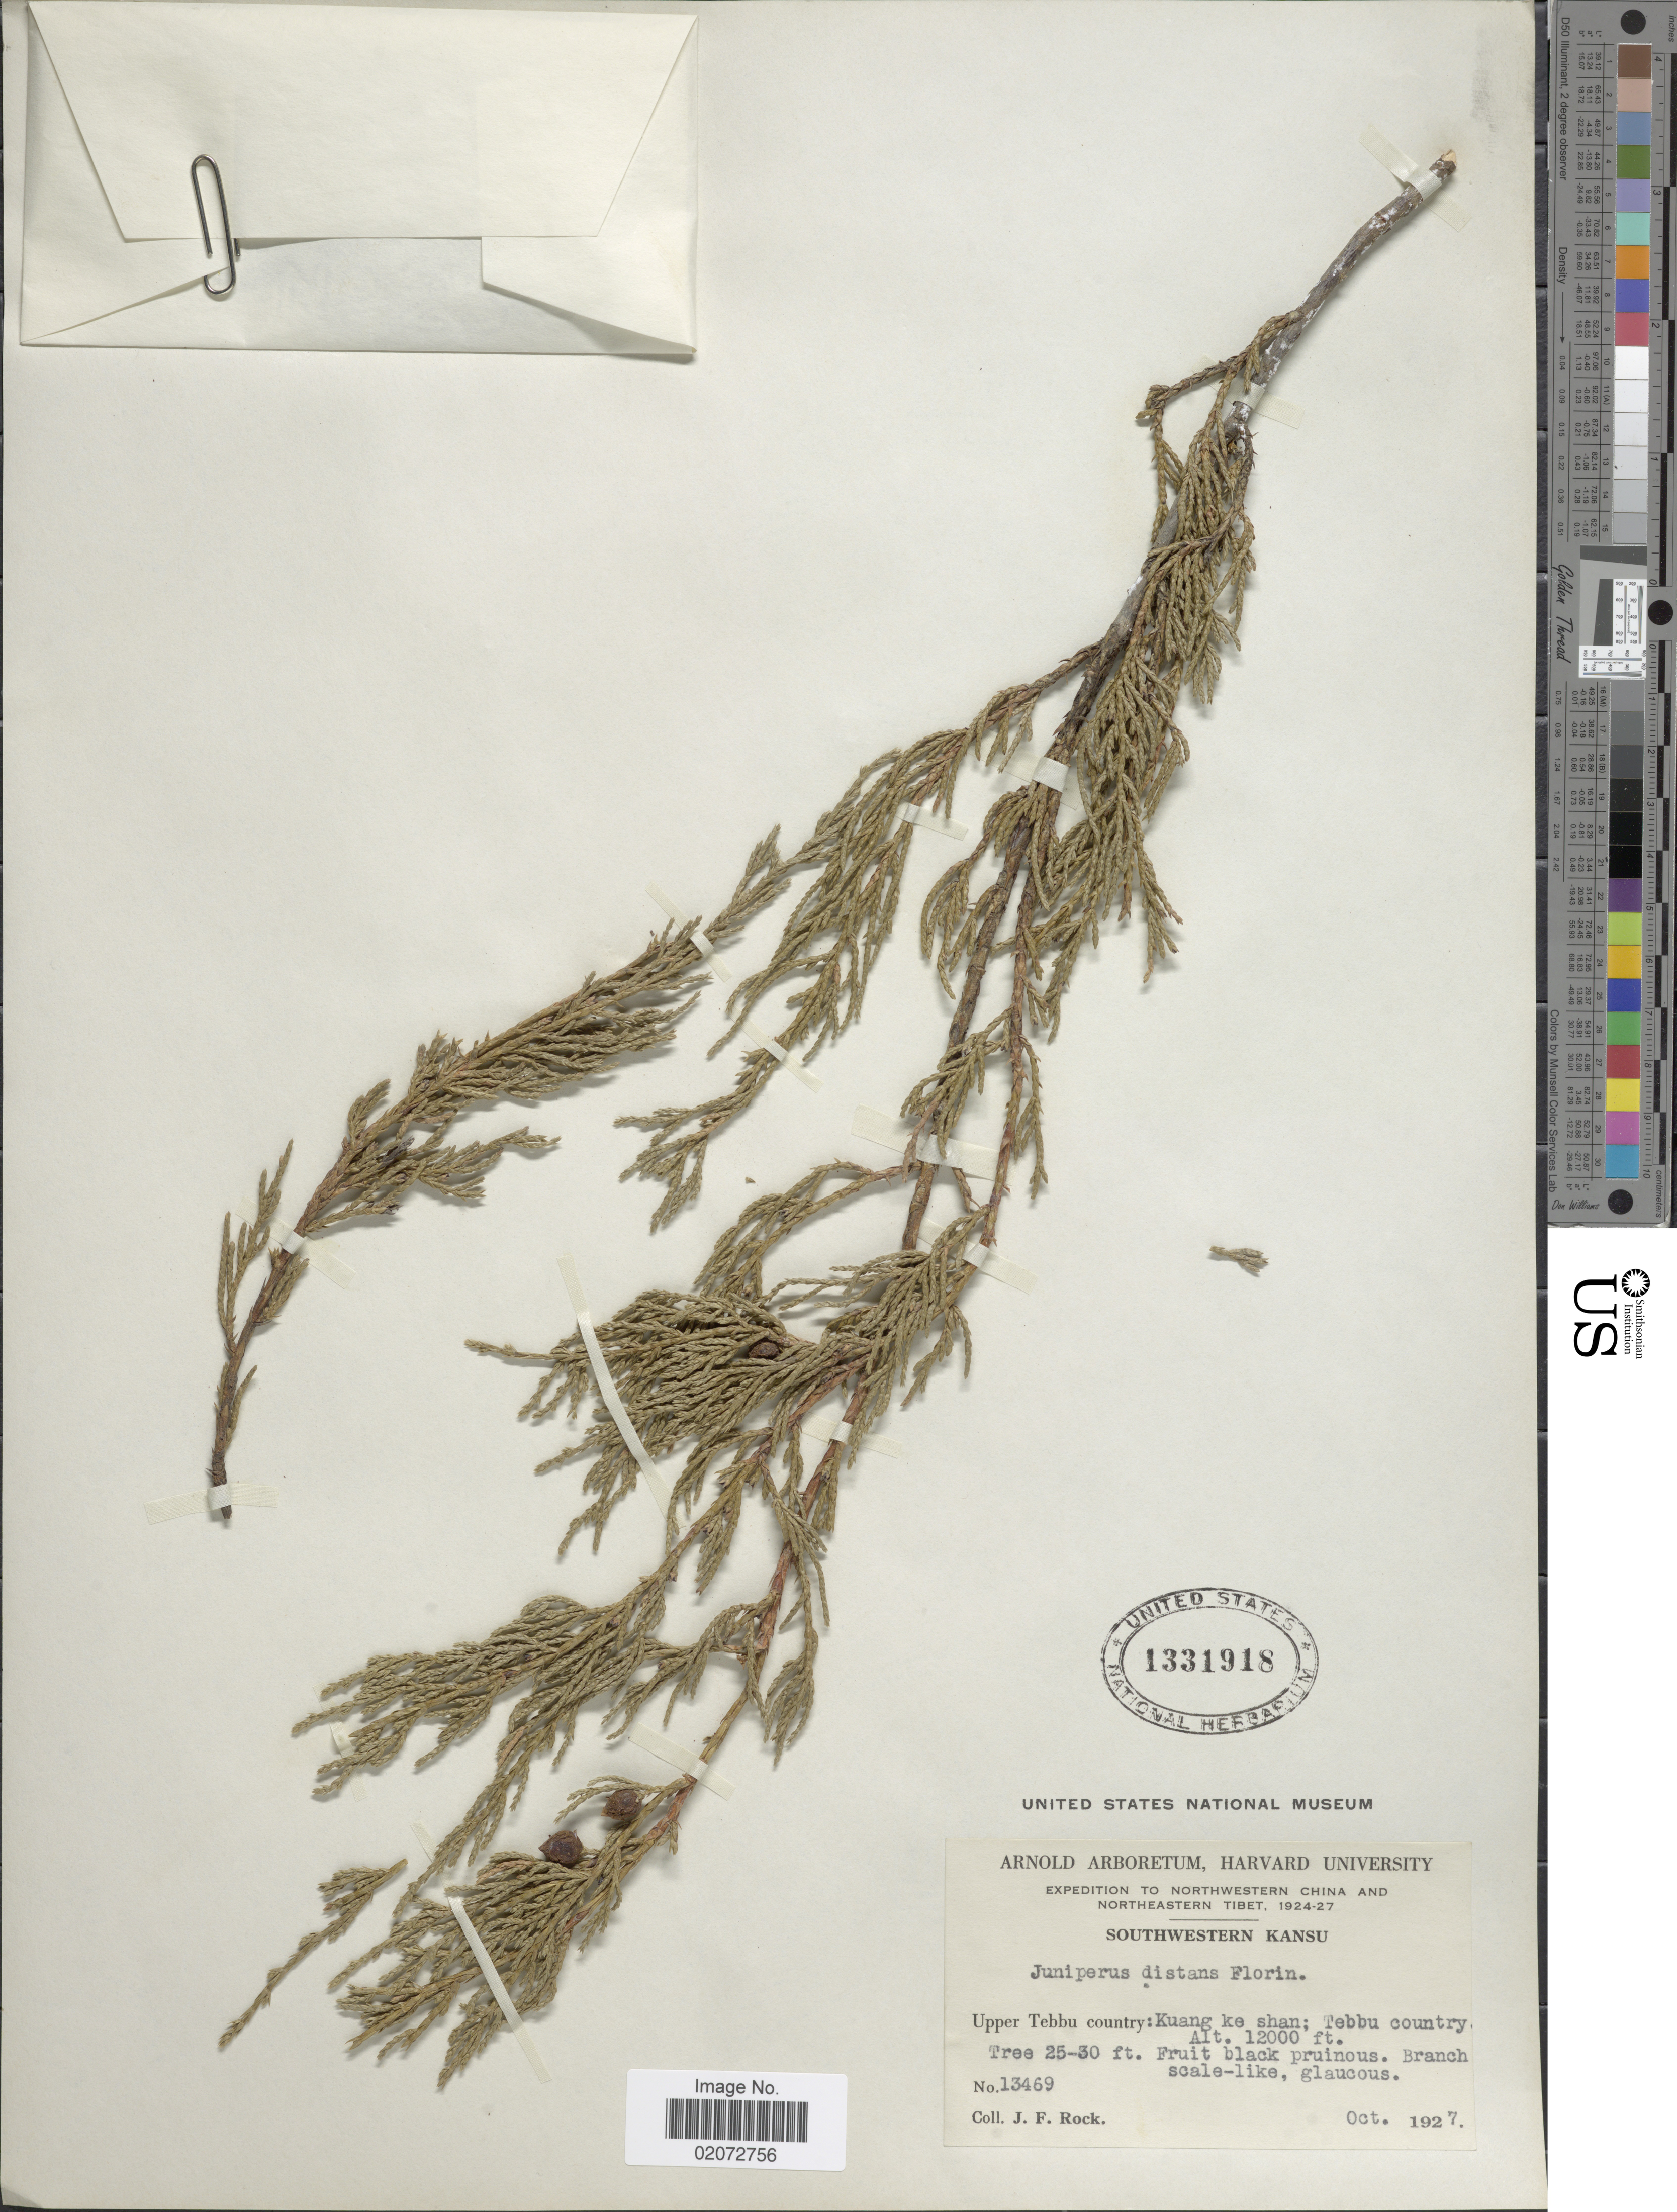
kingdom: Plantae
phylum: Tracheophyta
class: Pinopsida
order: Pinales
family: Cupressaceae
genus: Juniperus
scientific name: Juniperus distans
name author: Florin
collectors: J. Rock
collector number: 13469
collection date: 1927-10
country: China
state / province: Gansu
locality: Northwestern China and Northeastern Tibet, Southwestern Kasnu, Upper Tebbu Country: Kuang ke shan: Tebbu Country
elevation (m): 3658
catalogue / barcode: US 1331918